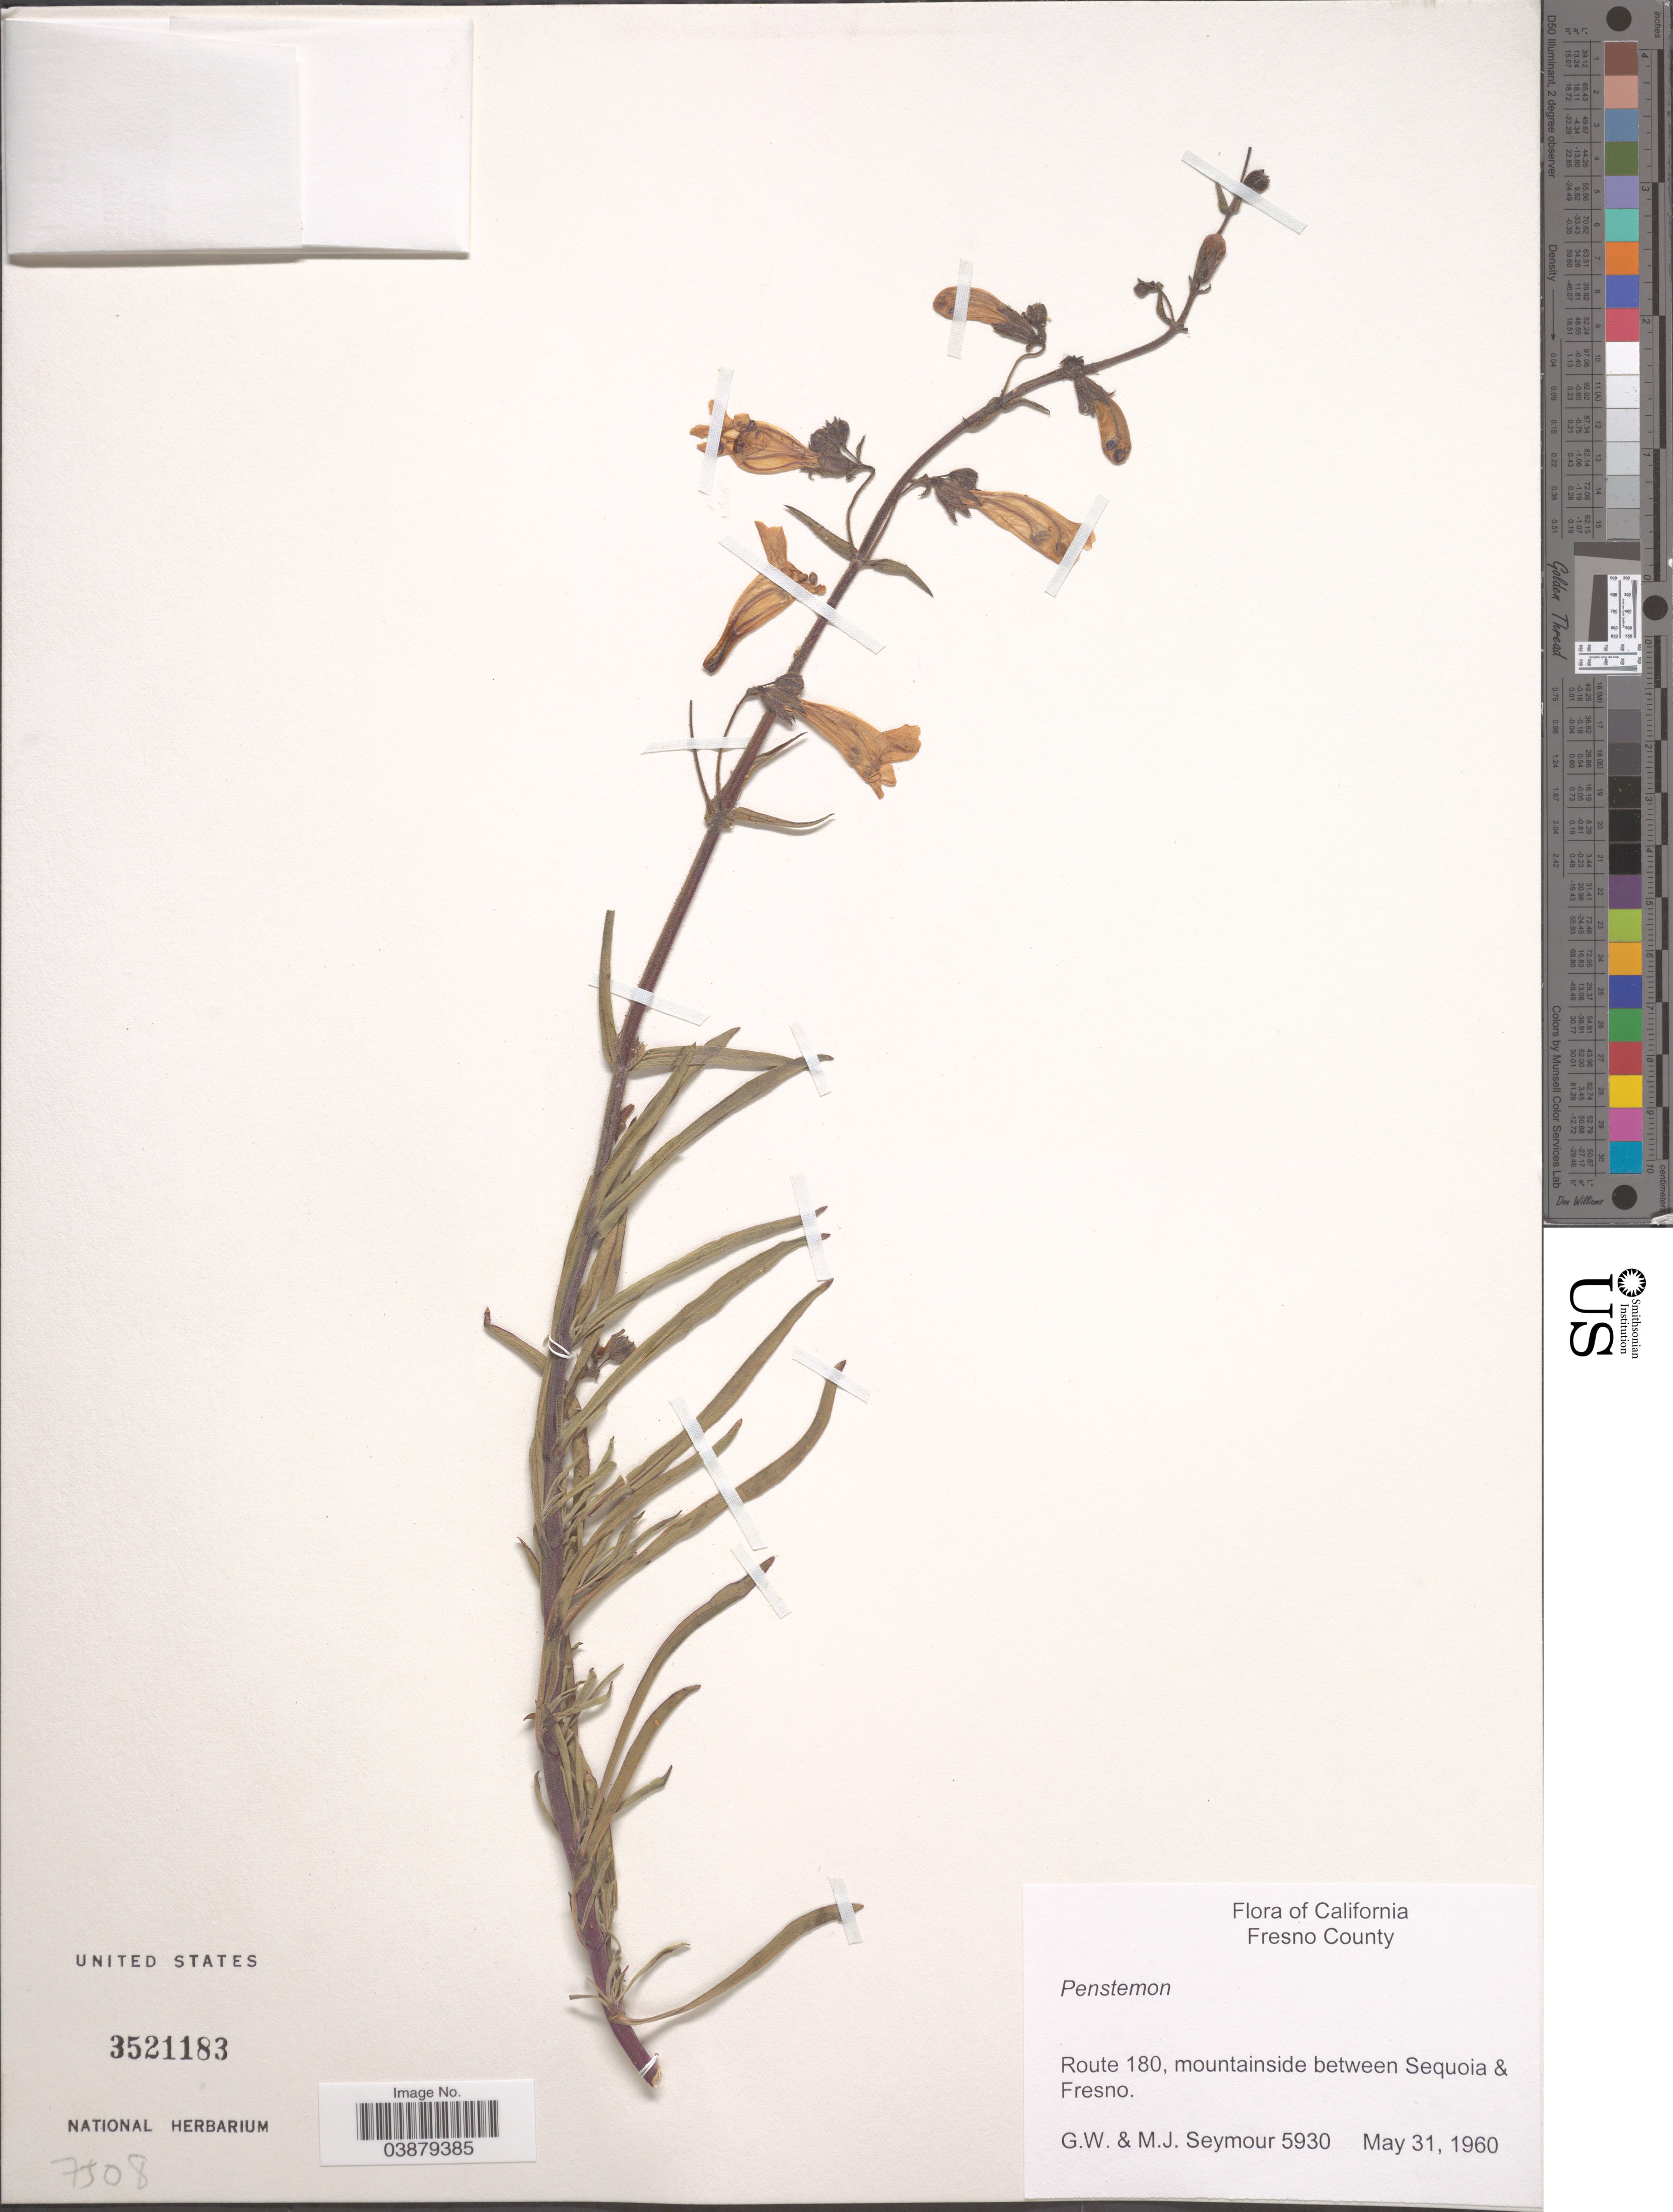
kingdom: Plantae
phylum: Tracheophyta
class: Magnoliopsida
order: Lamiales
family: Plantaginaceae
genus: Penstemon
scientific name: Penstemon sp.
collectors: G. Seymour & M. Seymour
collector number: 5930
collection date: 1960-05-31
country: United States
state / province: California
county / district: Fresno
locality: Fresno County. Route 180, mountainside between Sequoia & Fresno.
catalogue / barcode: US 3521183